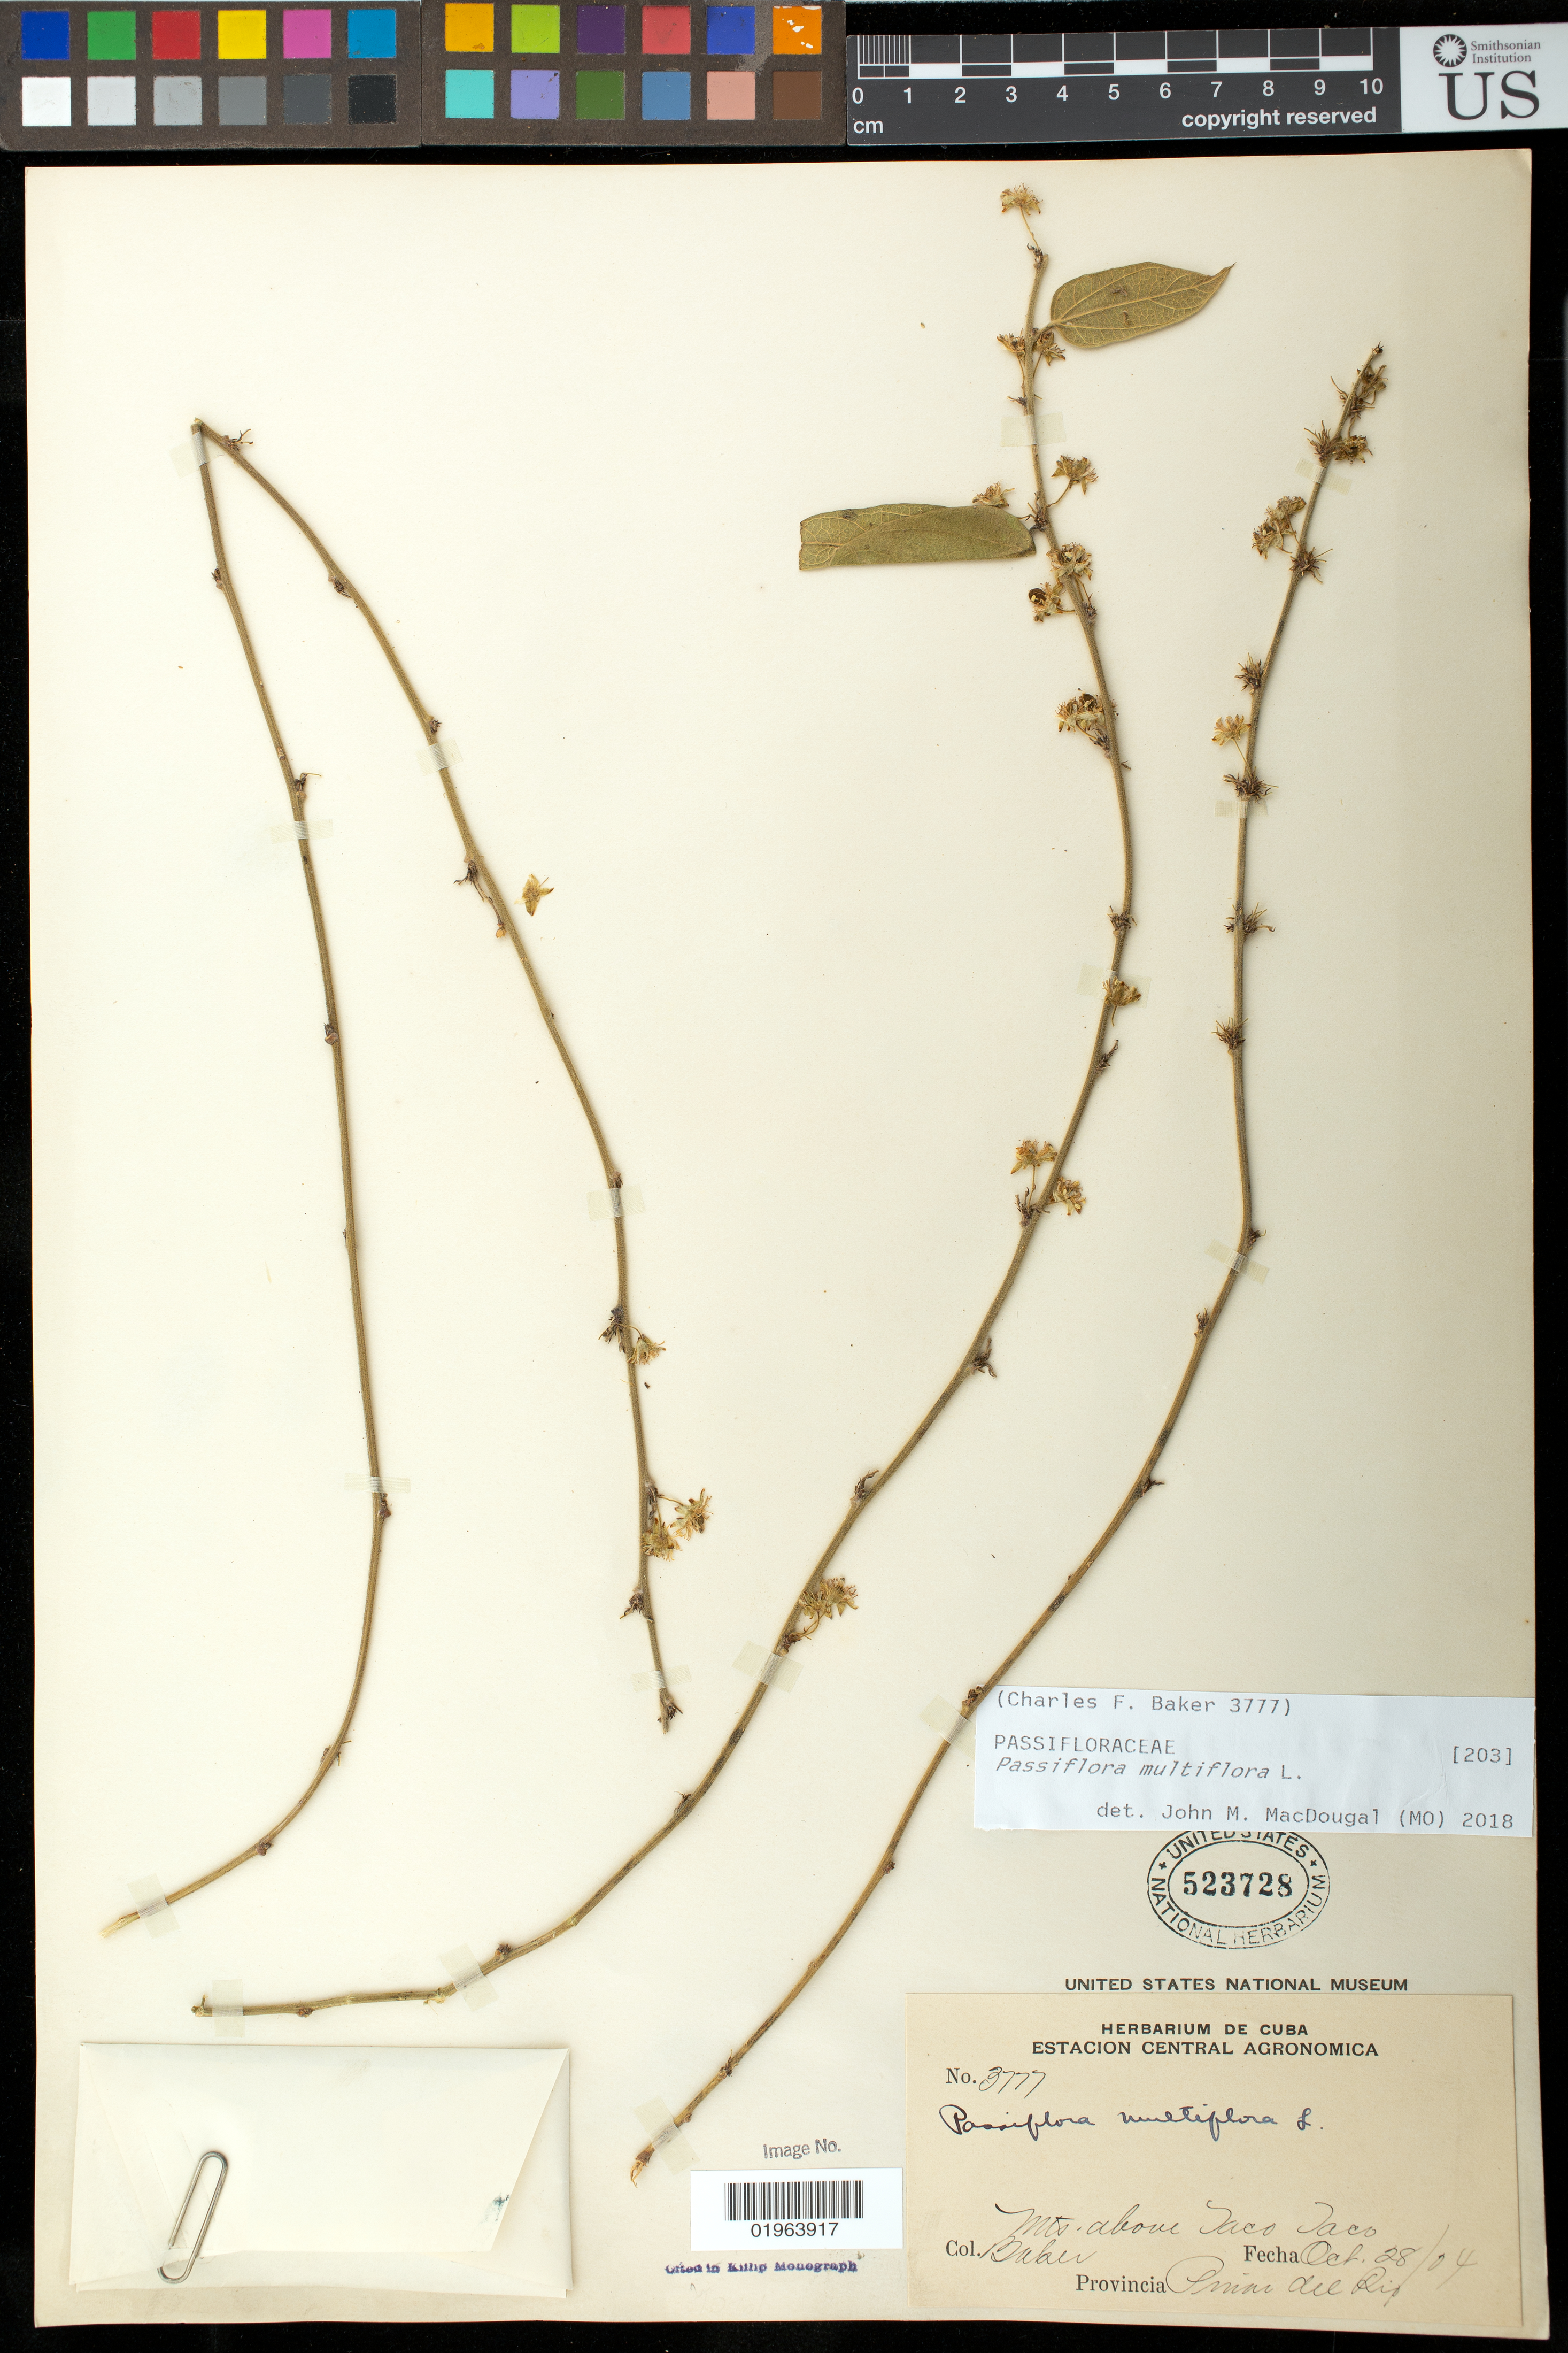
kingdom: Plantae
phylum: Tracheophyta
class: Magnoliopsida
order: Malpighiales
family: Passifloraceae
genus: Passiflora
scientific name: Passiflora multiflora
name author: L.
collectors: C. F. Baker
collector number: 3777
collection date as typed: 28 Oct 1904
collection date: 1904-10-28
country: Cuba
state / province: Pinar del Rio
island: Cuba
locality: Mts near Taco-Taco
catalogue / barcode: US 523728